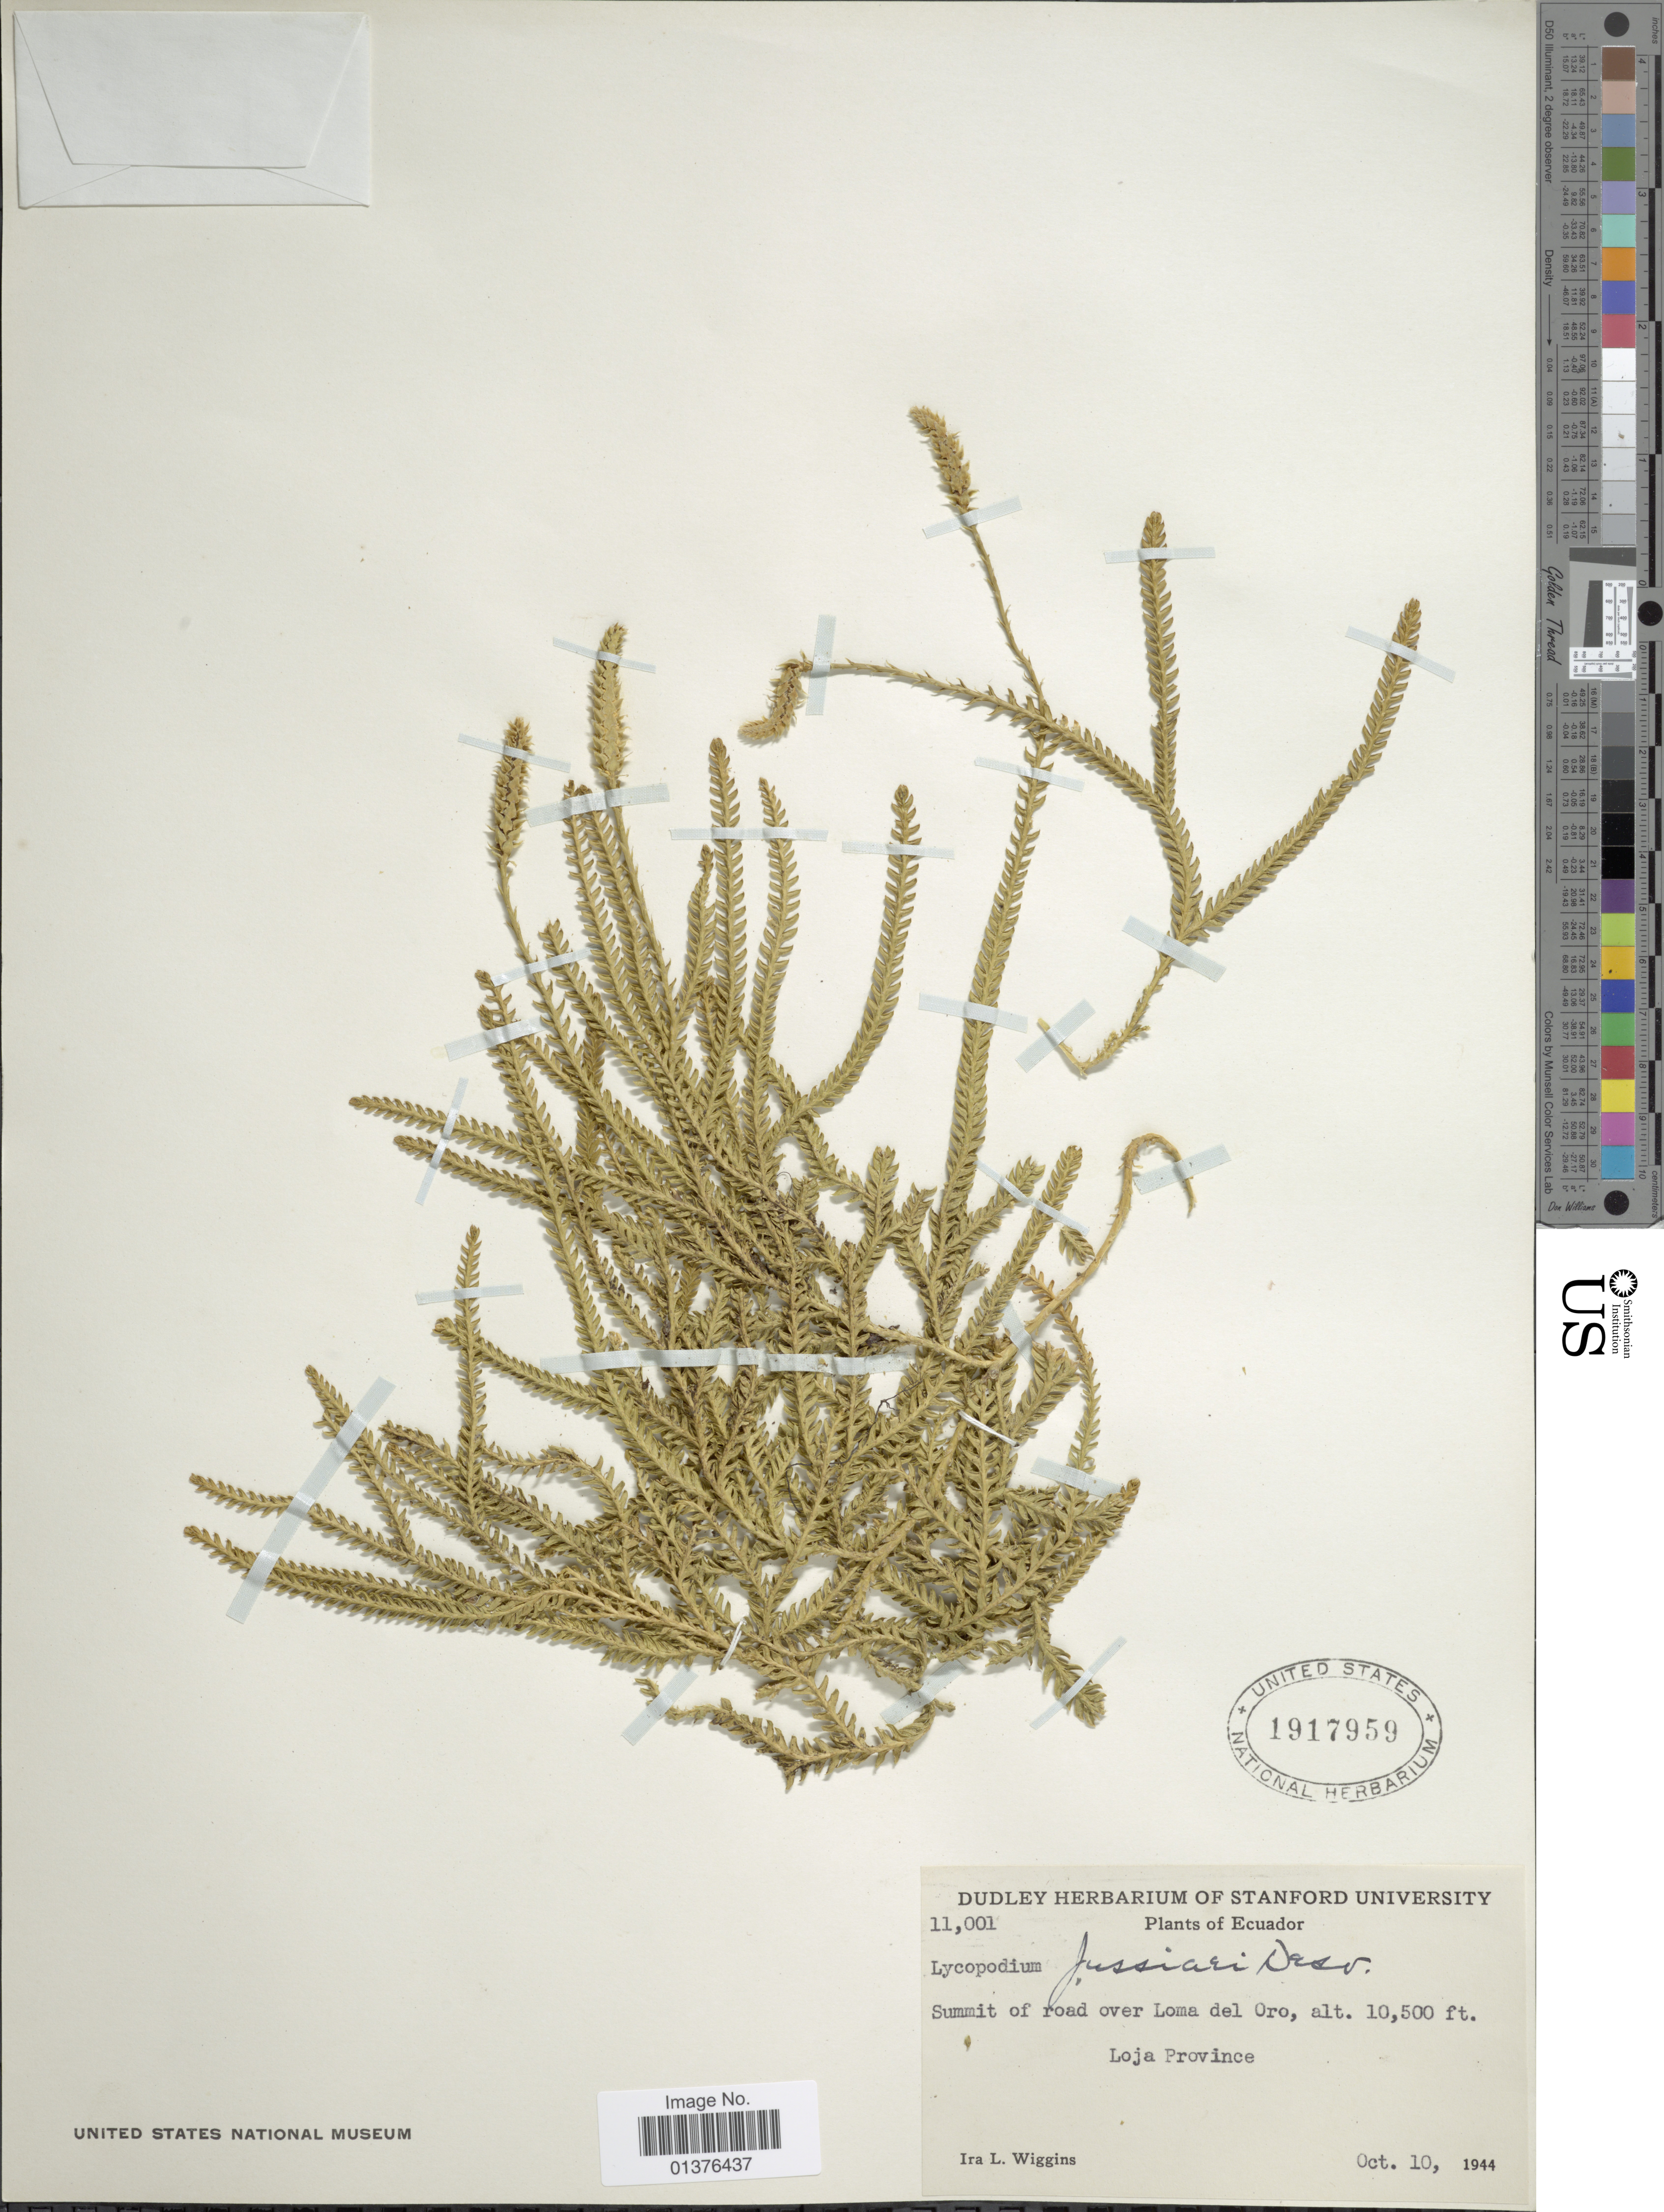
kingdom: Plantae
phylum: Tracheophyta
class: Lycopodiopsida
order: Lycopodiales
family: Lycopodiaceae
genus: Diphasium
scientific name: Diphasium jussiaei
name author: (Desv.) C. Presl ex Rothm.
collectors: I. L. Wiggins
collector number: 11001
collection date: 1944-10-10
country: Ecuador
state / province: Loja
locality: Summit of road over Loma del Oro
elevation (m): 3200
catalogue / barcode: US 1917959